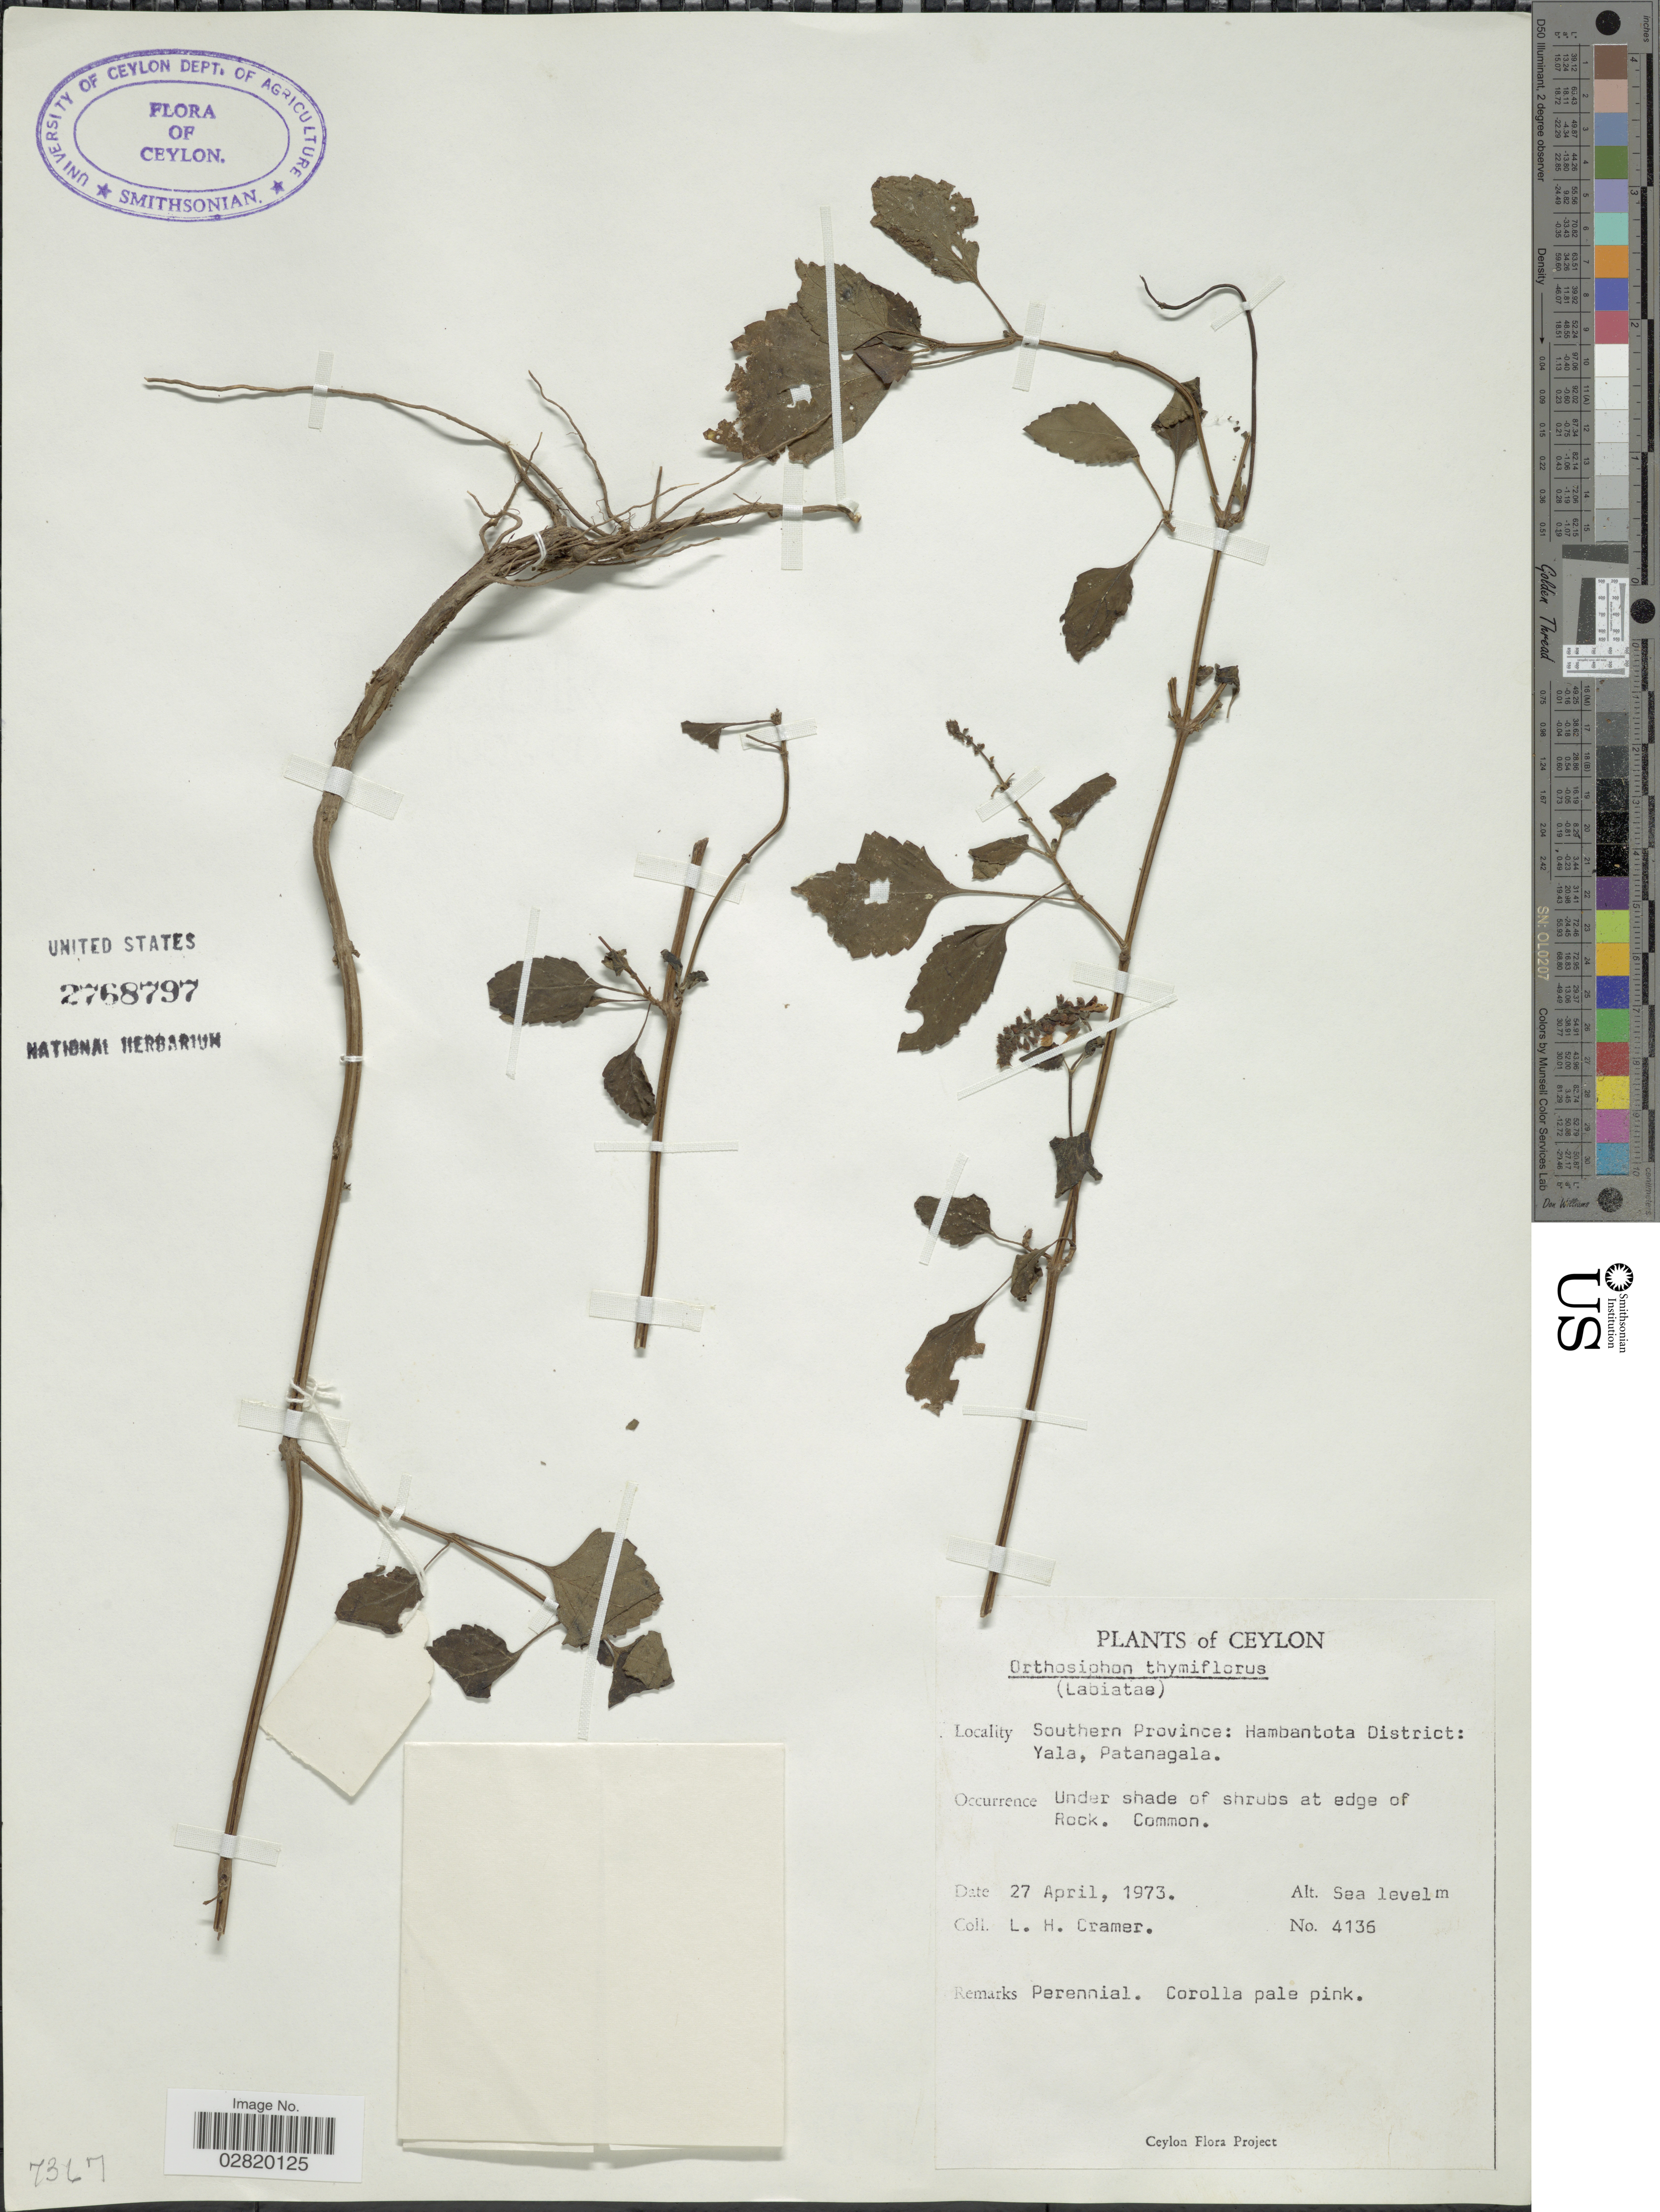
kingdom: Plantae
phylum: Tracheophyta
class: Magnoliopsida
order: Lamiales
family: Lamiaceae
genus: Orthosiphon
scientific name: Orthosiphon thymiflorus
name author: (A. Roth) Sleesen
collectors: L. H. Cramer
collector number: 4136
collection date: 1973-04-27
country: Sri Lanka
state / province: Southern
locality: Ceylon, Southern Province, Hambantota District, Yala, Patanagala.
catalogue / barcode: US 2768797